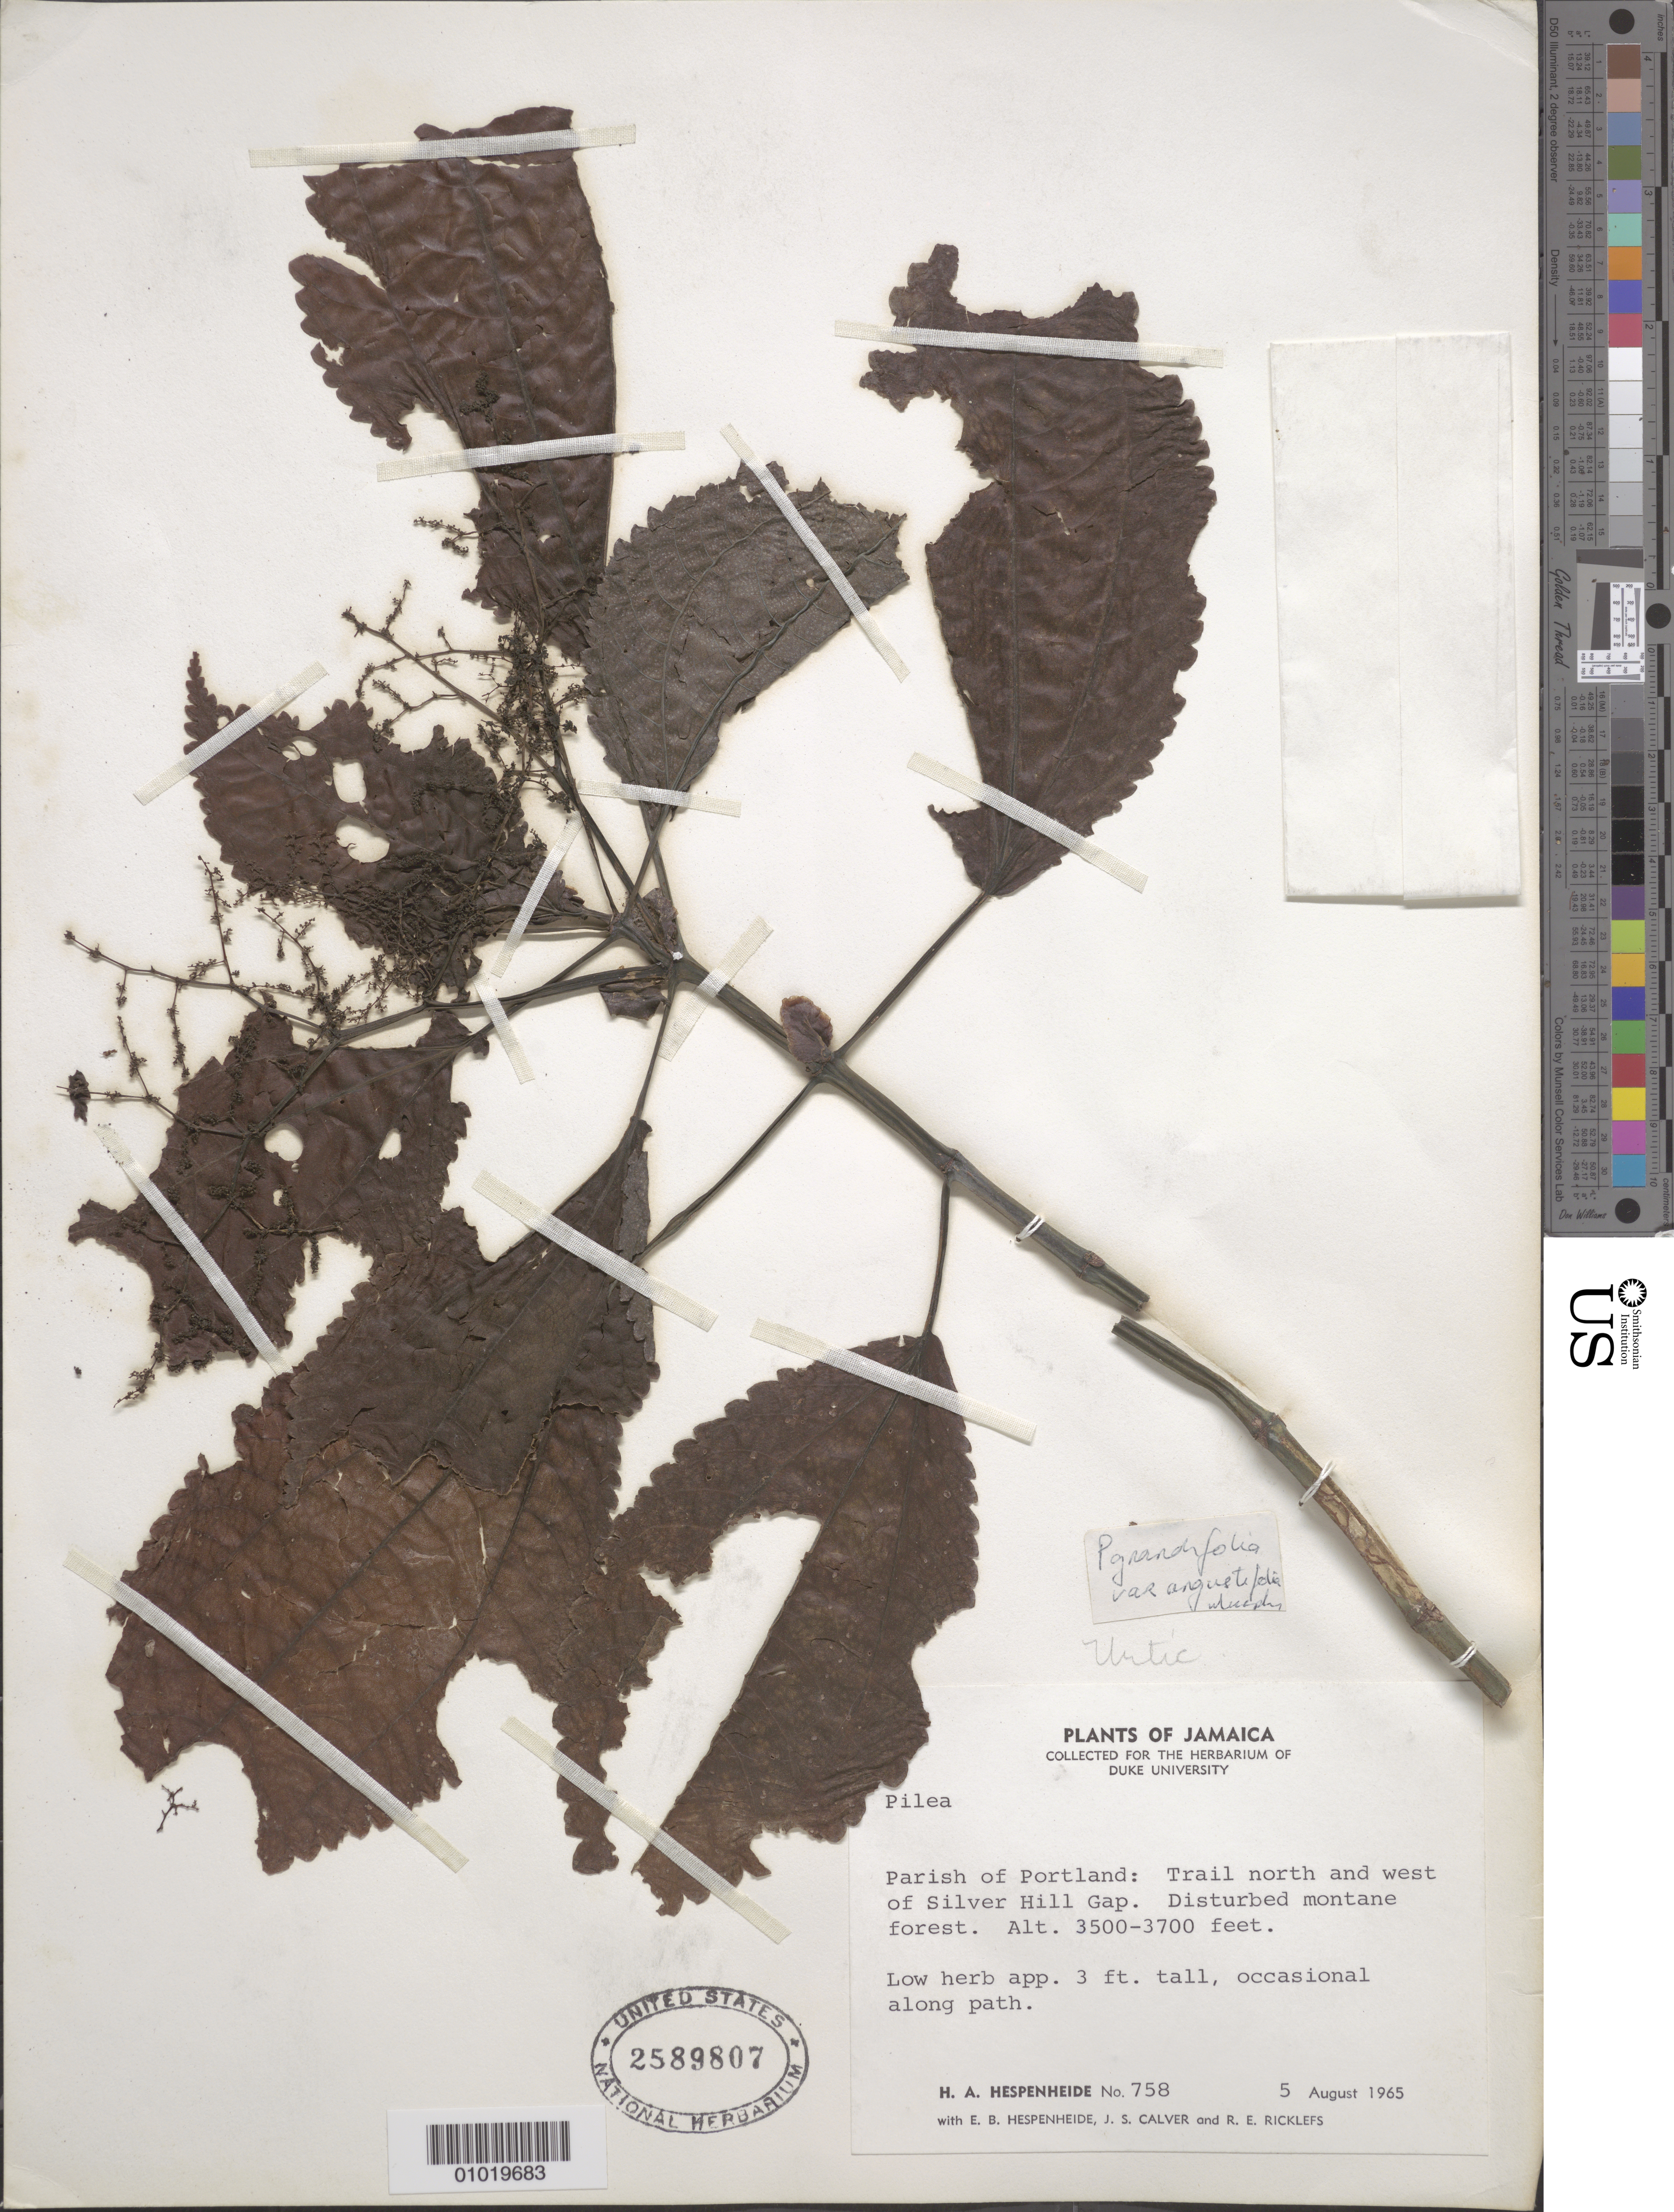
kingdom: Plantae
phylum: Tracheophyta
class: Magnoliopsida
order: Rosales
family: Urticaceae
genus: Pilea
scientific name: Pilea grandifolia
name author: (L.) Blume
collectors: H. A. Hespenheide, E. Hespenheide, J. Calver & R. Ricklefs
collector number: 758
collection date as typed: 05 Aug 1965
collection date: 1965-08-05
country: Jamaica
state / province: Portland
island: Jamaica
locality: Trail N and W of Silver Hill Gap. Disturbed montane forest.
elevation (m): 1067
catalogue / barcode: US 2589807